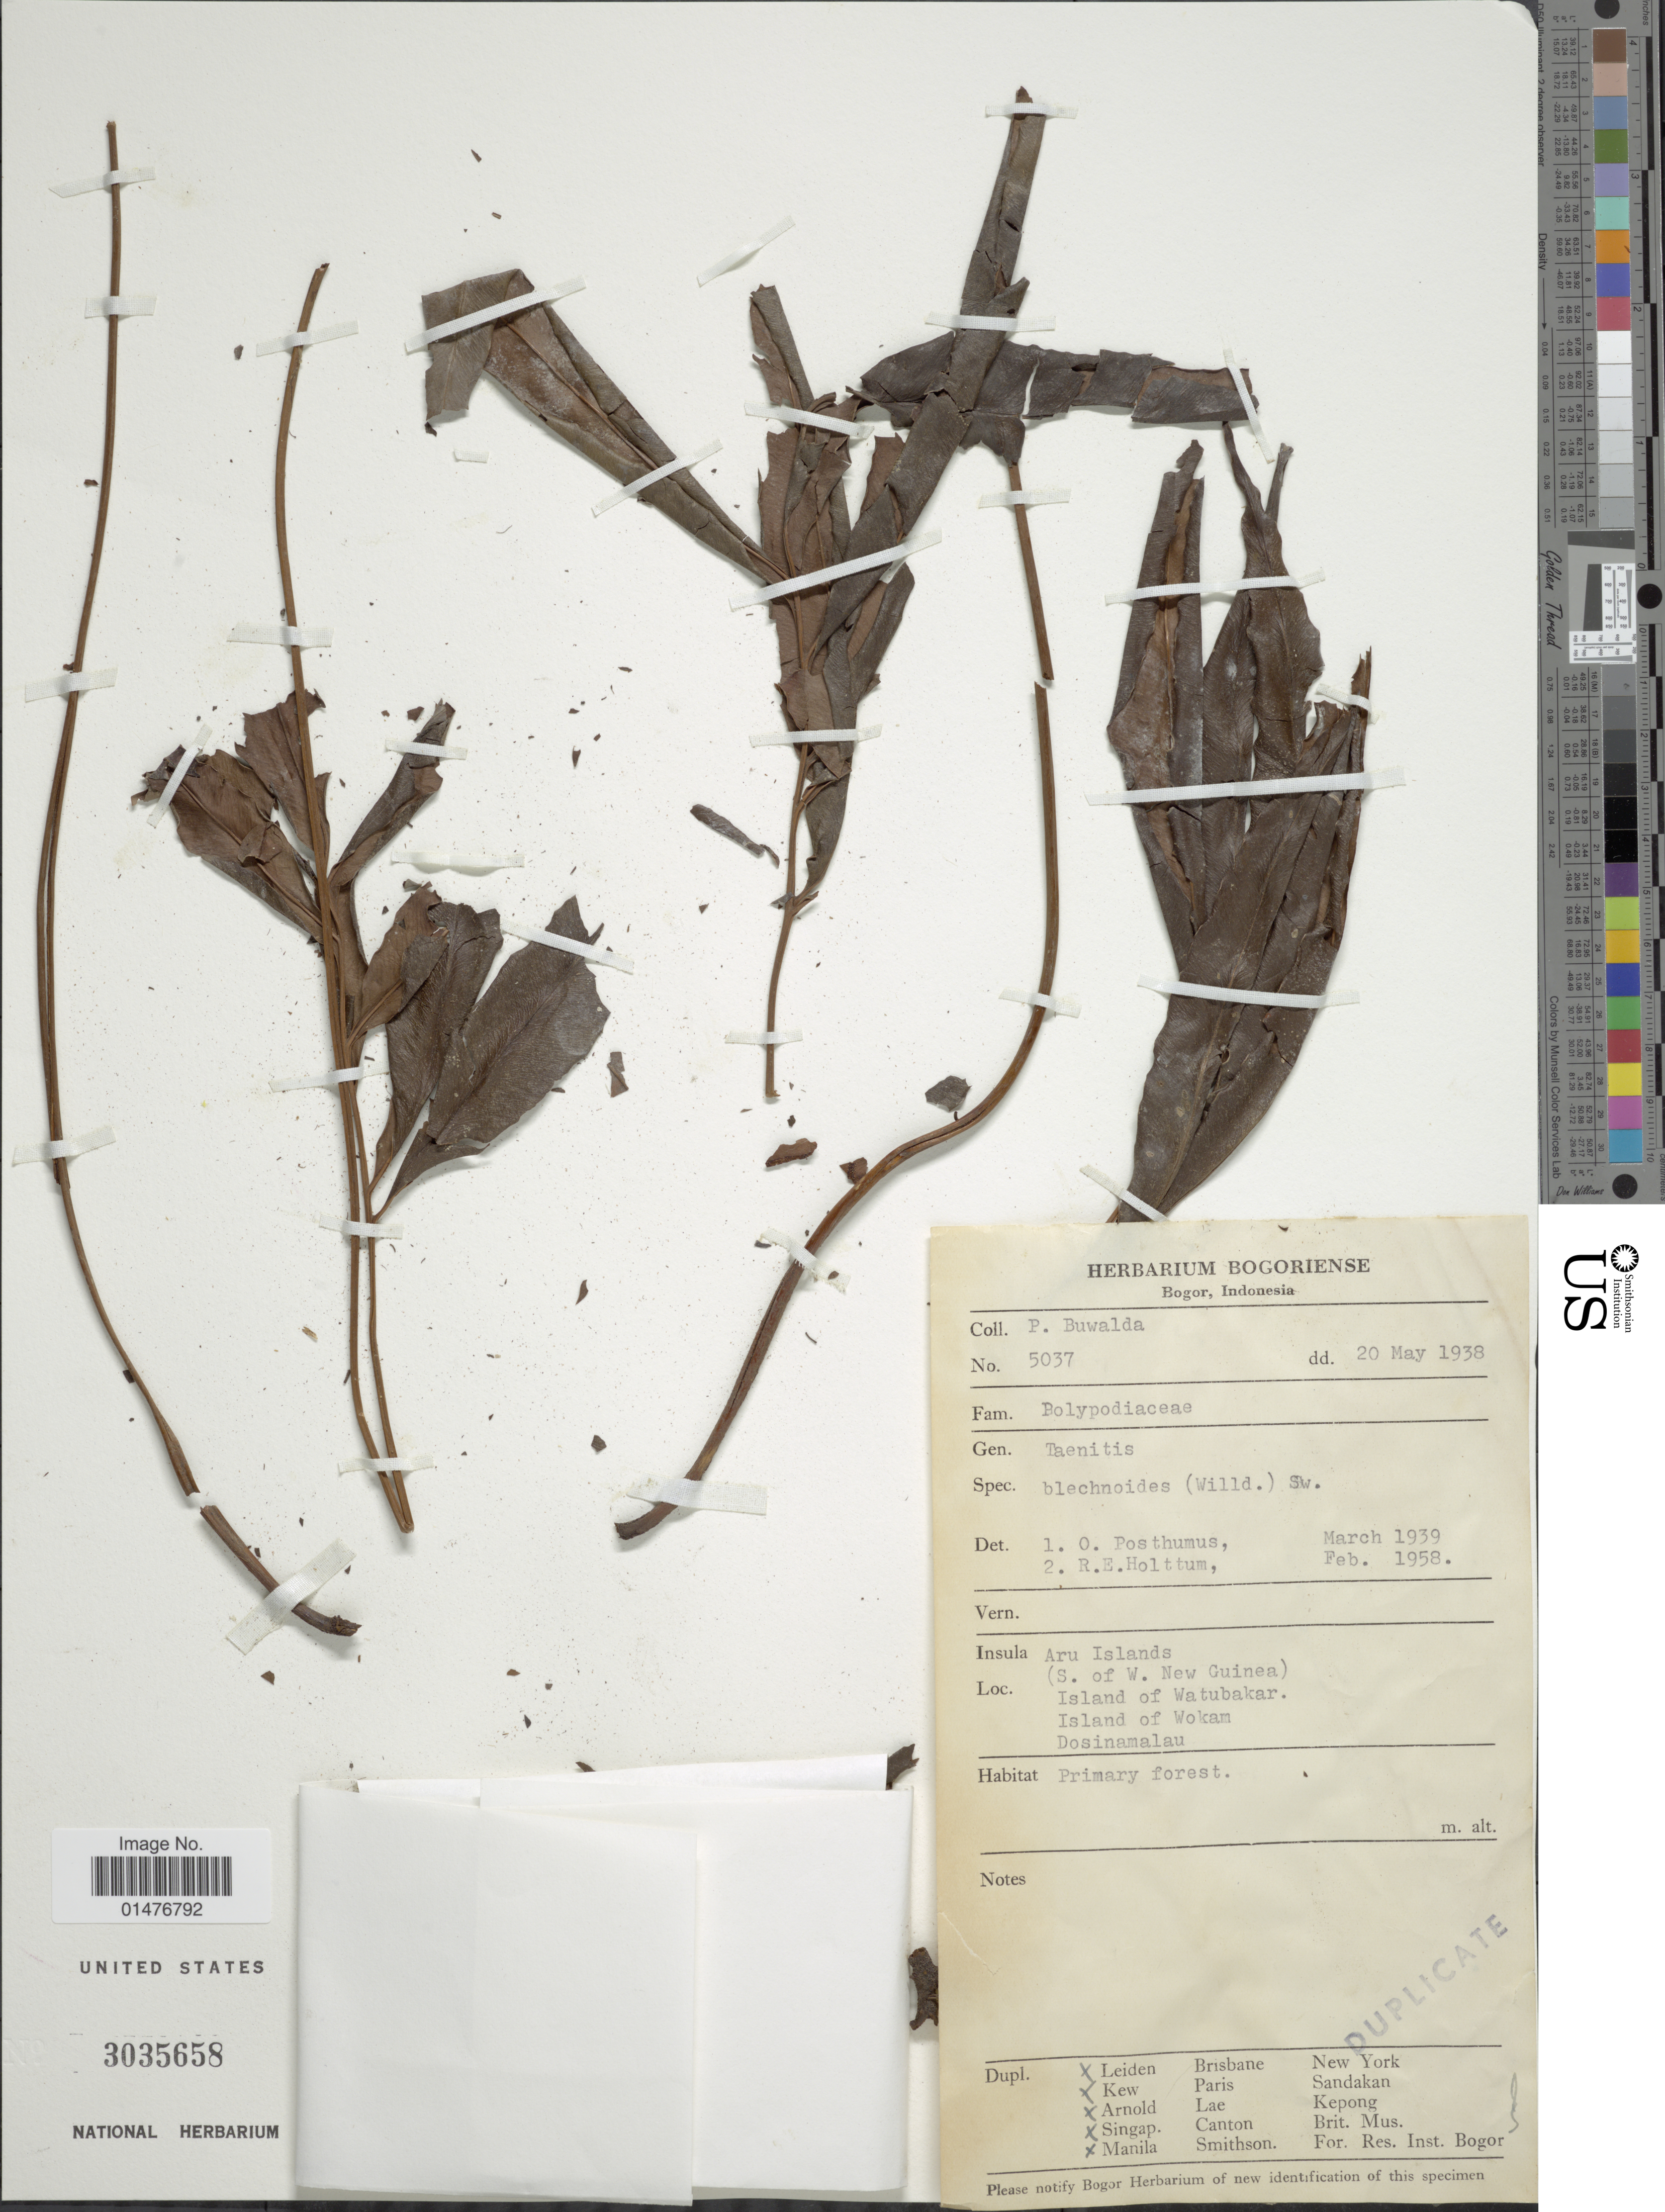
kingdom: Plantae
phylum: Tracheophyta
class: Polypodiopsida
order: Polypodiales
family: Pteridaceae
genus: Taenitis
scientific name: Taenitis blechnoides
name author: (Willd.) Sw.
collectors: P. Buwalda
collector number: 5037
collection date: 1938-05-20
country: Indonesia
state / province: Maluku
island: New Guinea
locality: Aru Islands,(S. of W. New Guinea), Island of Watubakar, Island of Wokam, Dosinamalau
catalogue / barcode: US 3035658